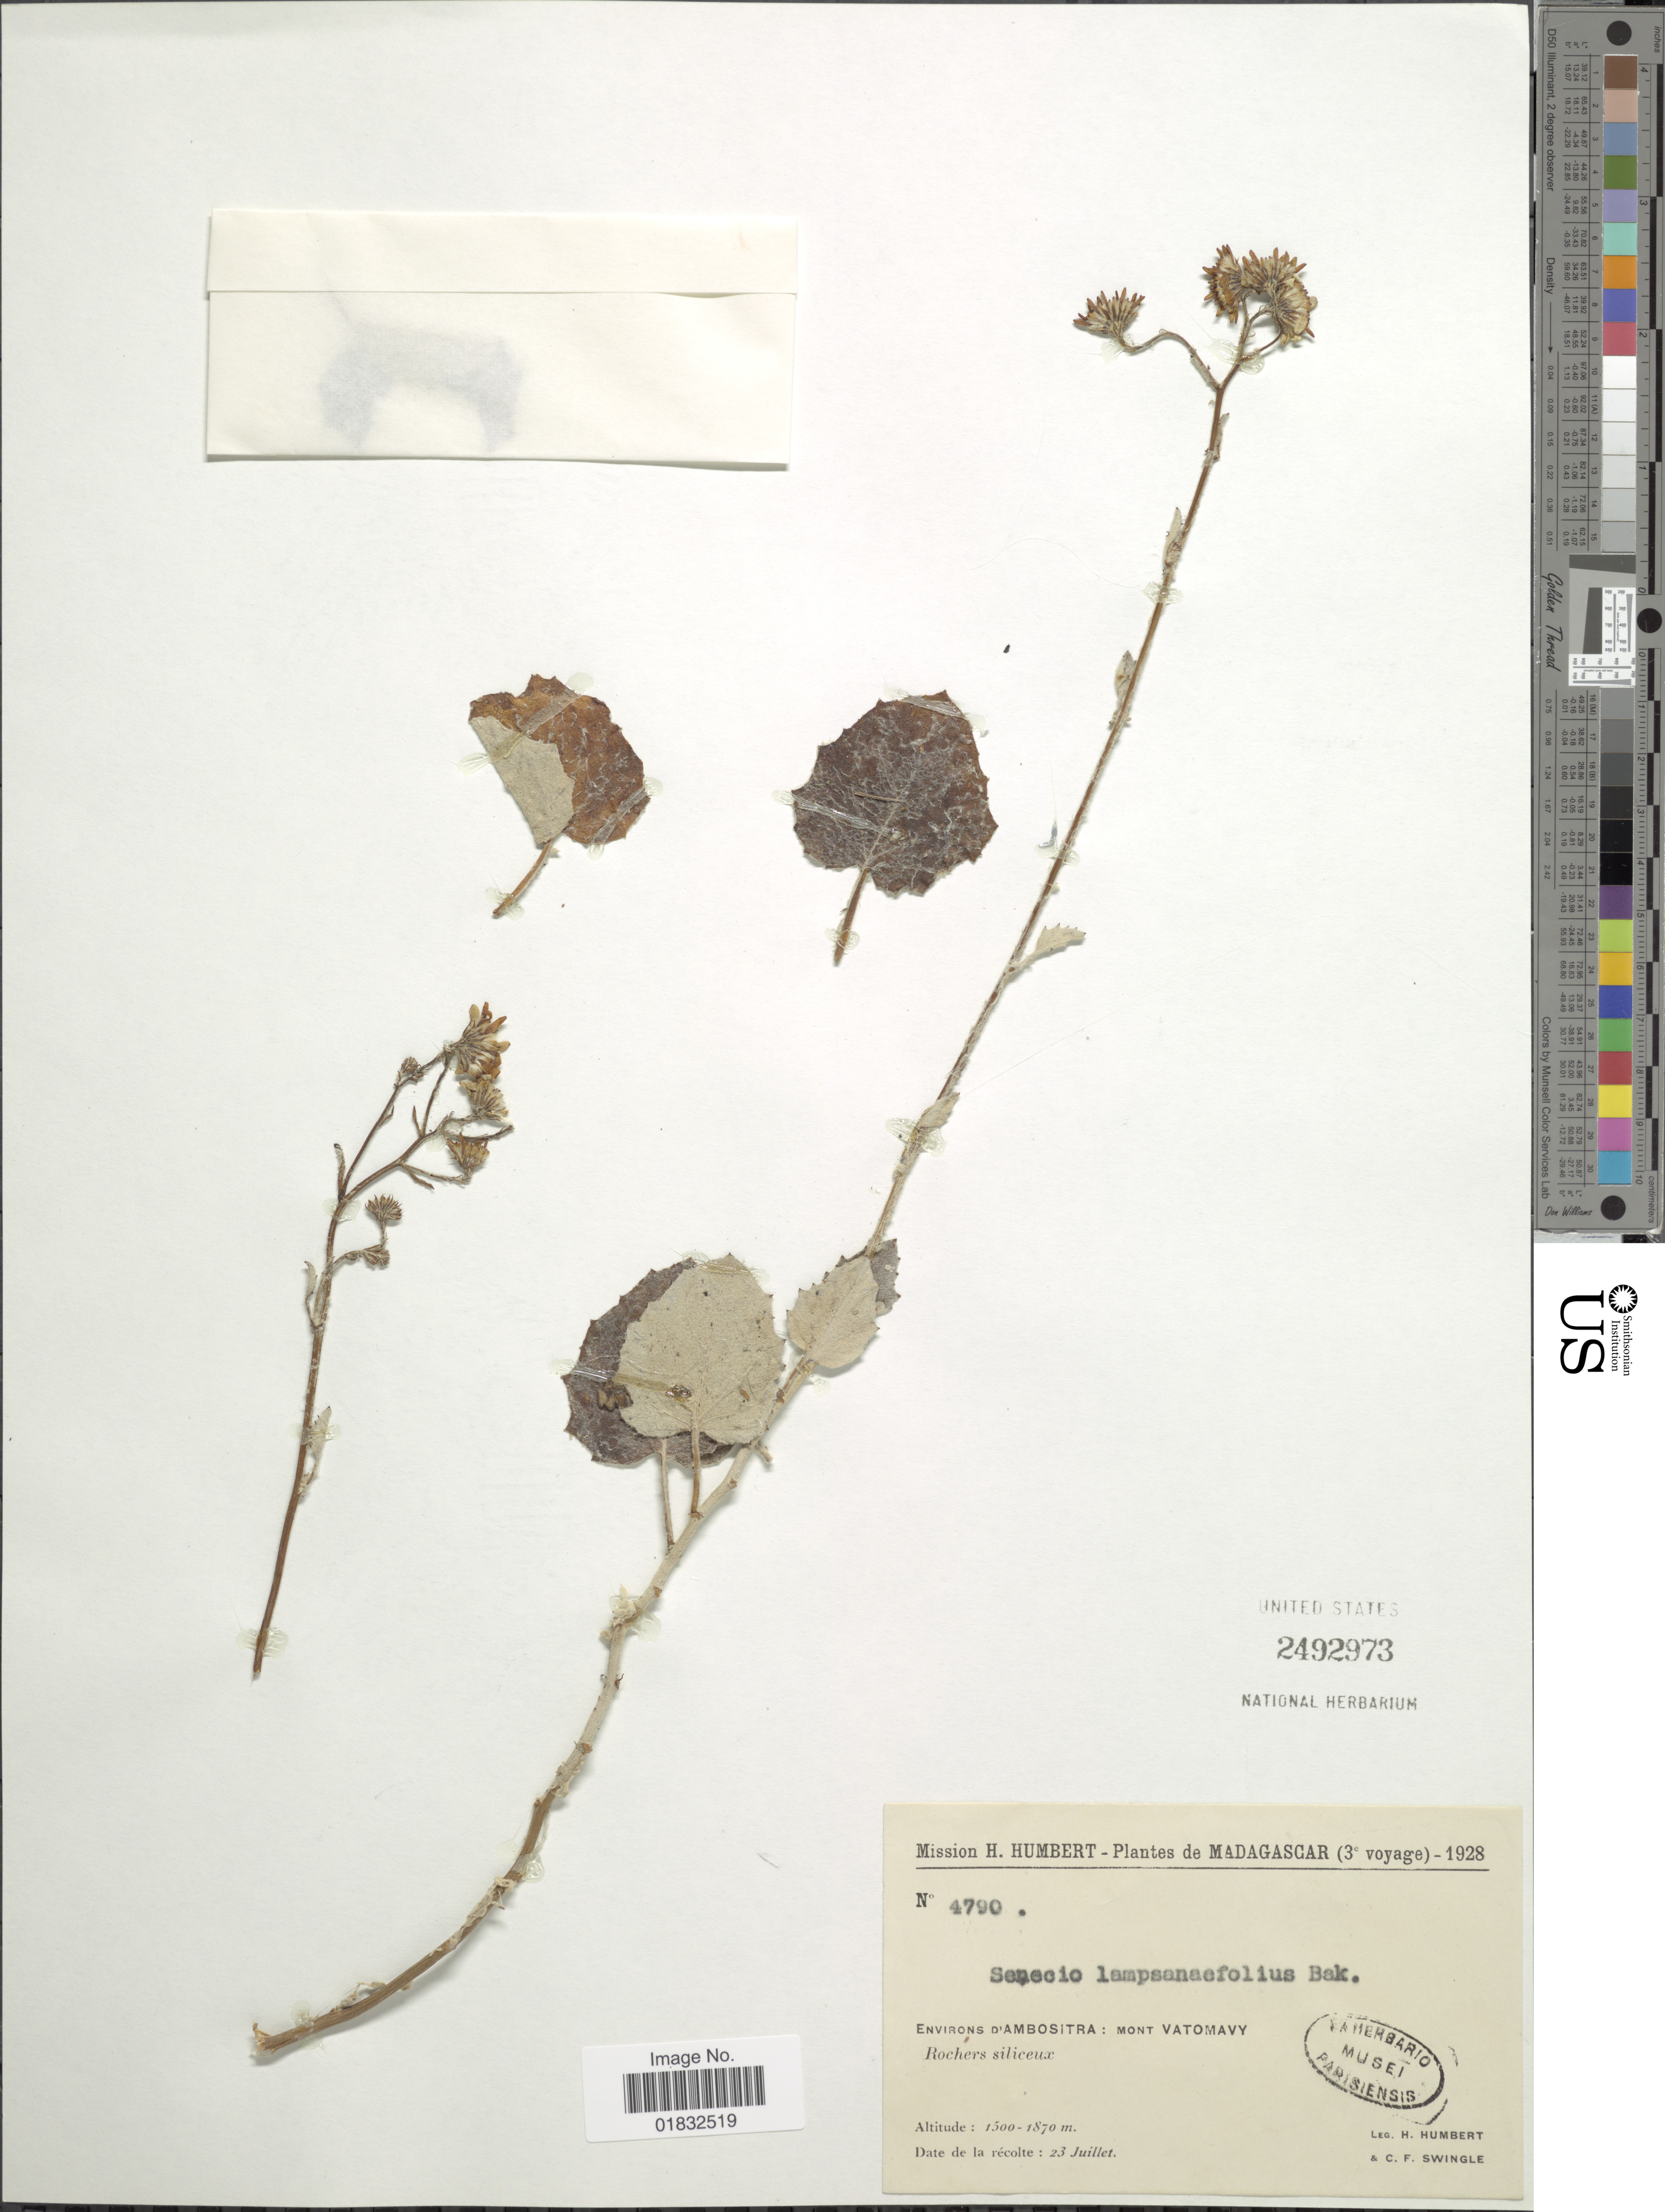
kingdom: Plantae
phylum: Tracheophyta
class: Magnoliopsida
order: Asterales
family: Asteraceae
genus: Hubertia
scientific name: Hubertia lampsanifolia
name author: (Baker) C. Jeffrey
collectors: H. Humbert & C. Swingle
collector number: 4790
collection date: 1928-07-23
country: Madagascar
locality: Environs d'Ambositra: Mont Vatomavy, Rochers siliceux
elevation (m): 1500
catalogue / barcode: US 2492973